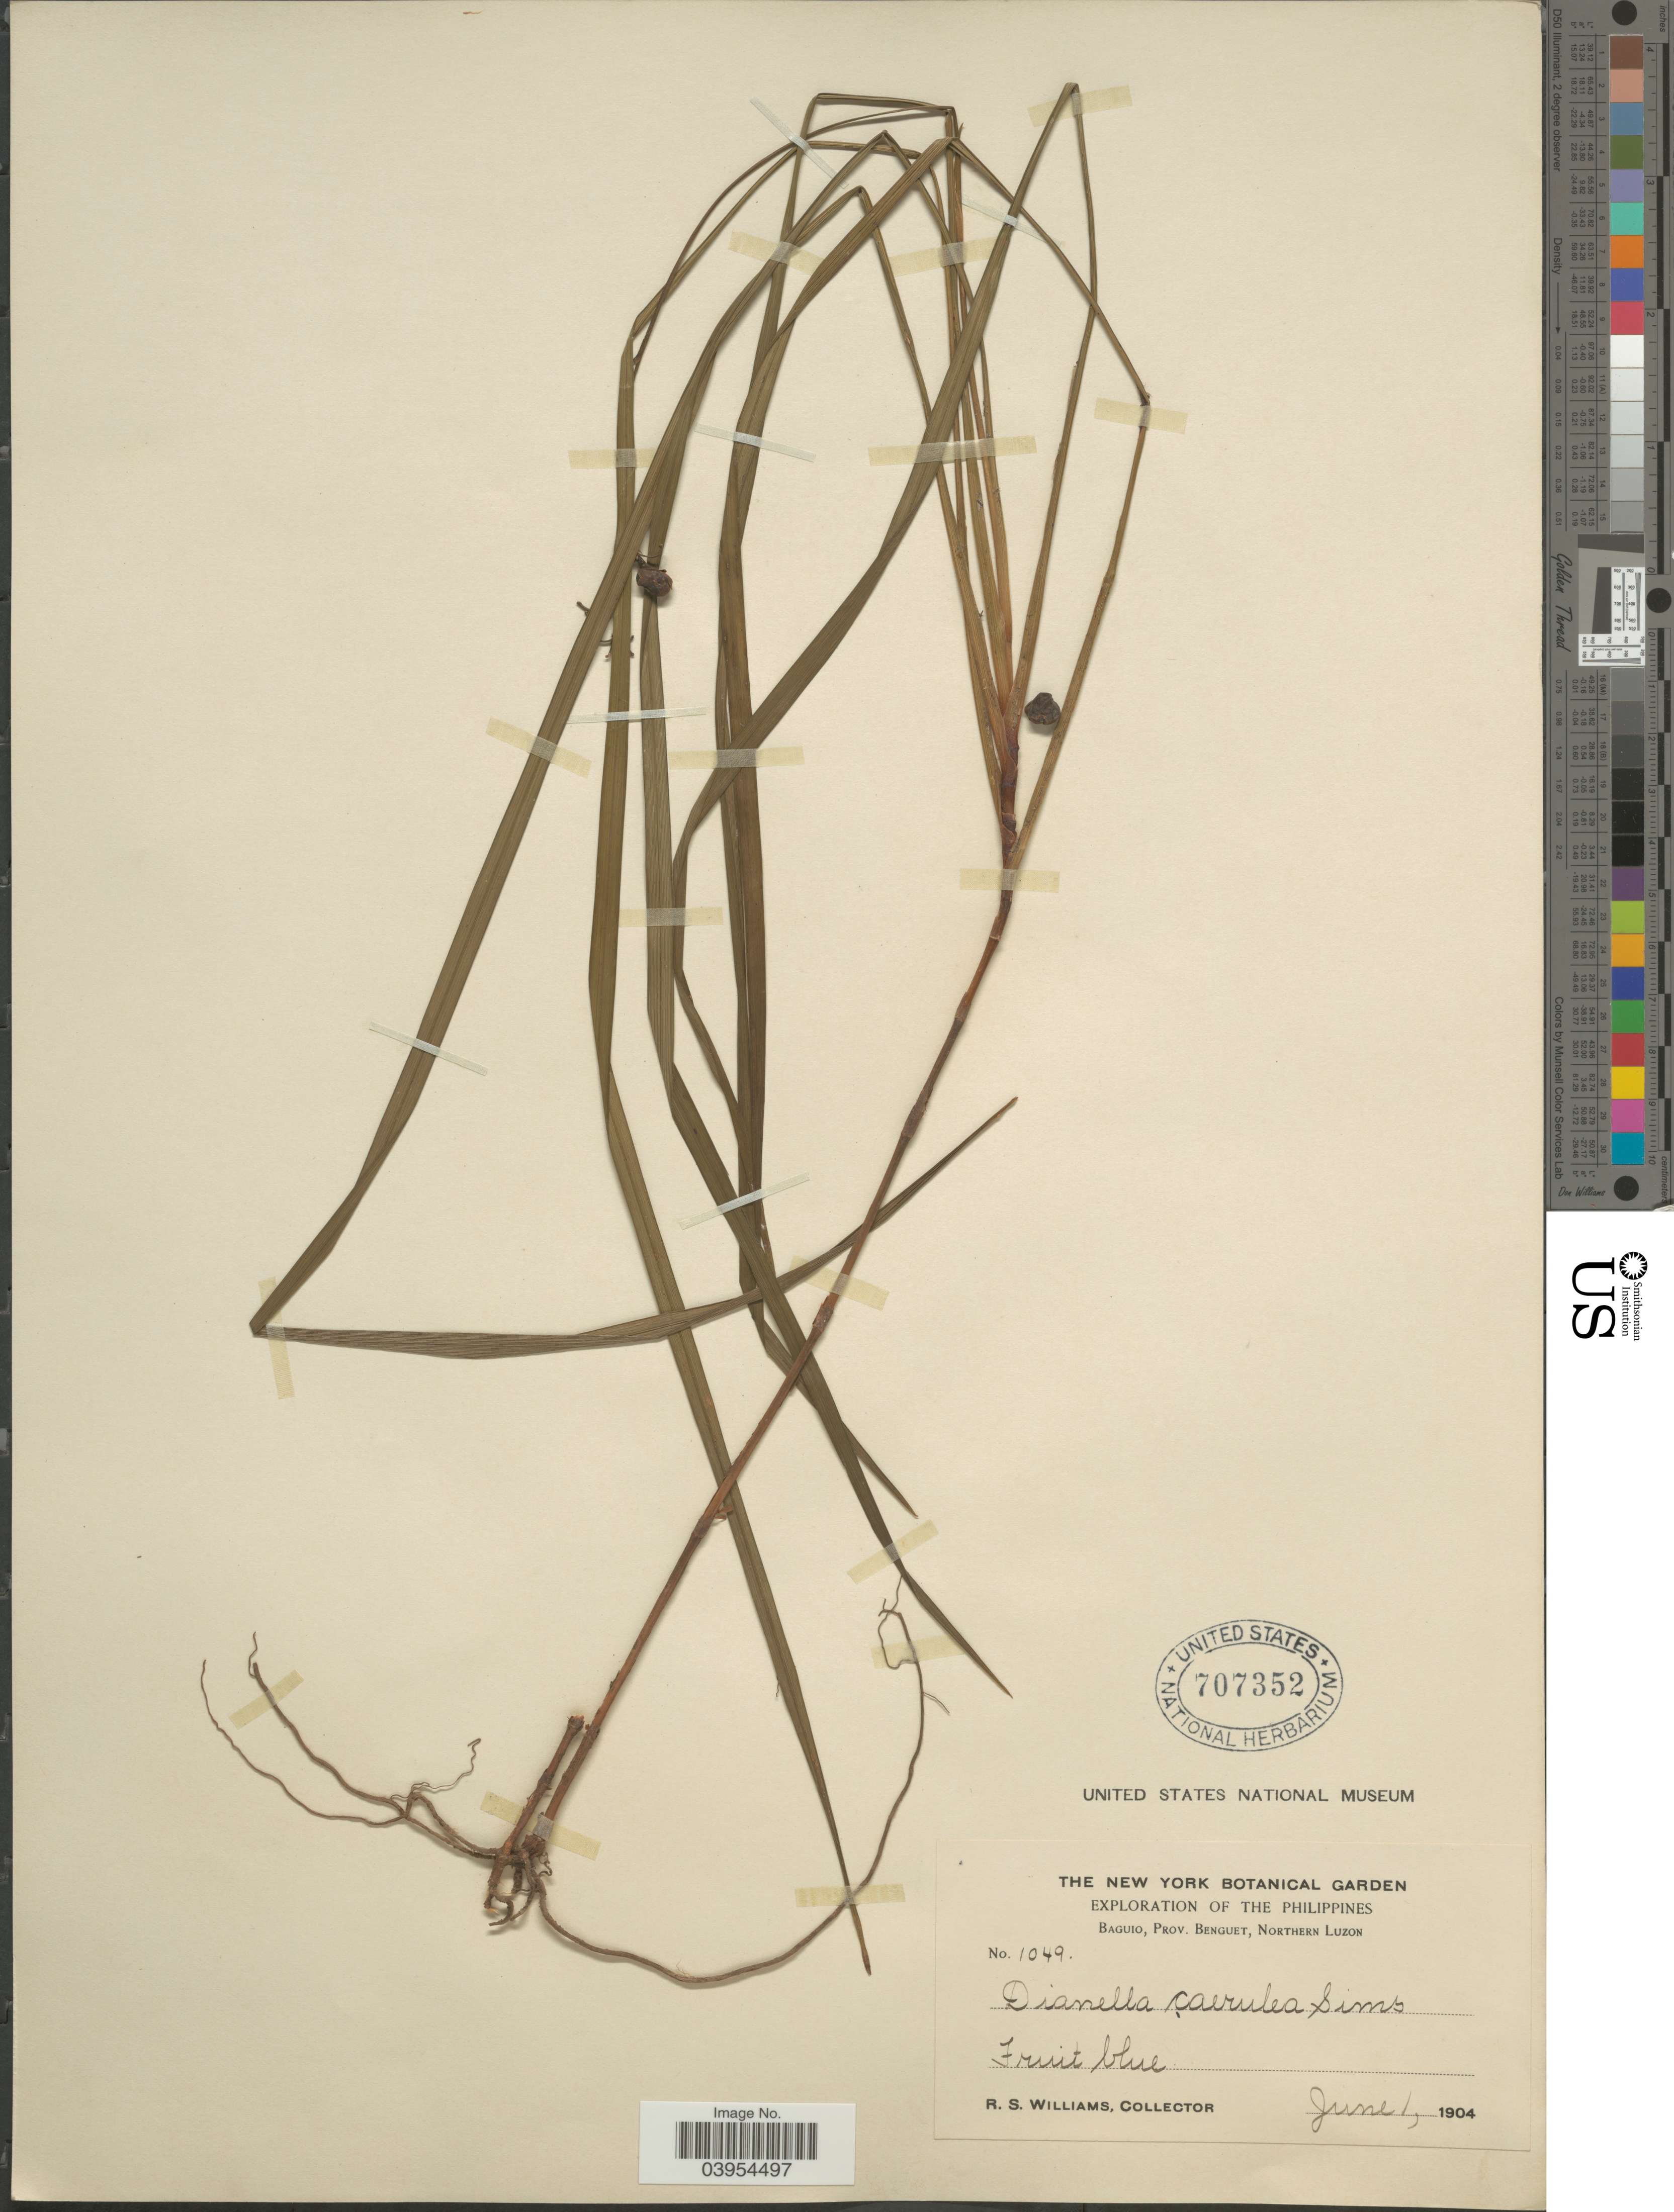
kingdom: Plantae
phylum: Tracheophyta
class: Liliopsida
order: Asparagales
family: Asphodelaceae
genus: Dianella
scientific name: Dianella caerulea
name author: Sims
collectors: R. S. Williams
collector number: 1049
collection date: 1904-06-01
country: Philippines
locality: Baguio, Prov. Benguet, Northern Luzon.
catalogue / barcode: US 707352